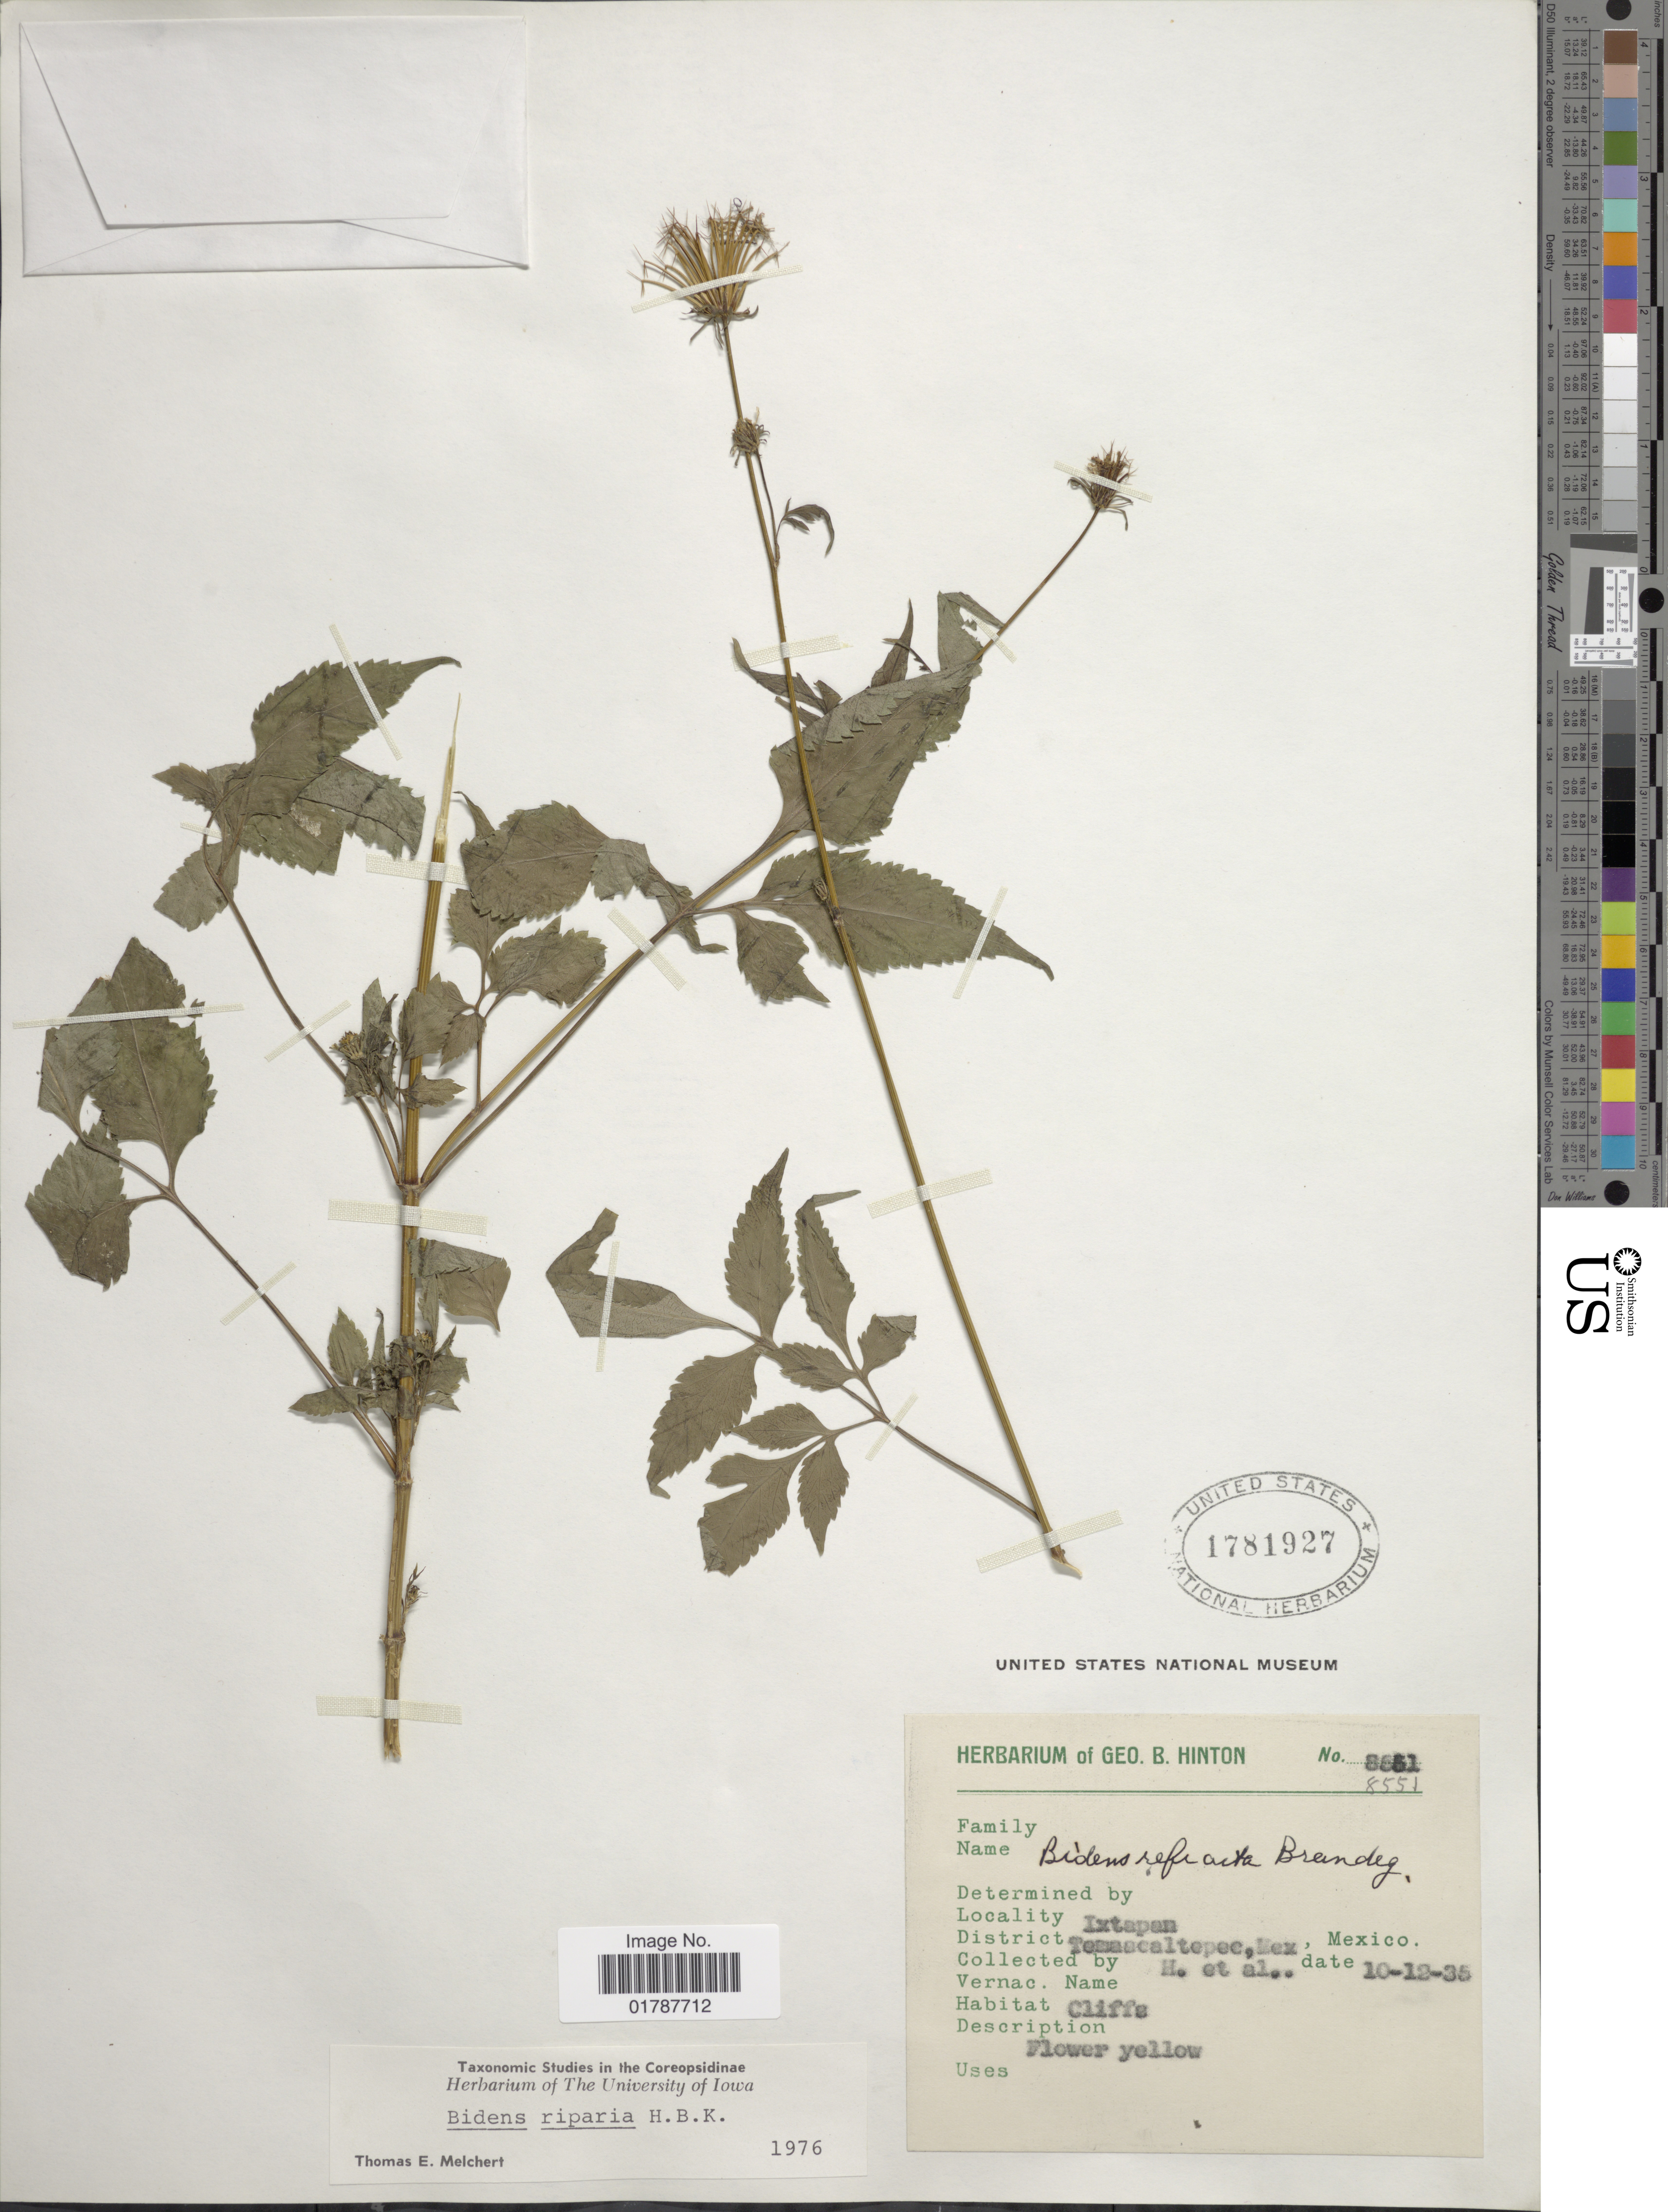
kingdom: Plantae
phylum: Tracheophyta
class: Magnoliopsida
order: Asterales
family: Asteraceae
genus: Bidens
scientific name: Bidens riparia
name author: Kunth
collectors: G. B. Hinton & et al.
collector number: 8551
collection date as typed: Transcribed d/m/y: 12/10/35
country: Mexico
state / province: México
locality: Ixtapan, District Temascaltepec, Mex., Mexico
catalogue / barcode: US 1781927